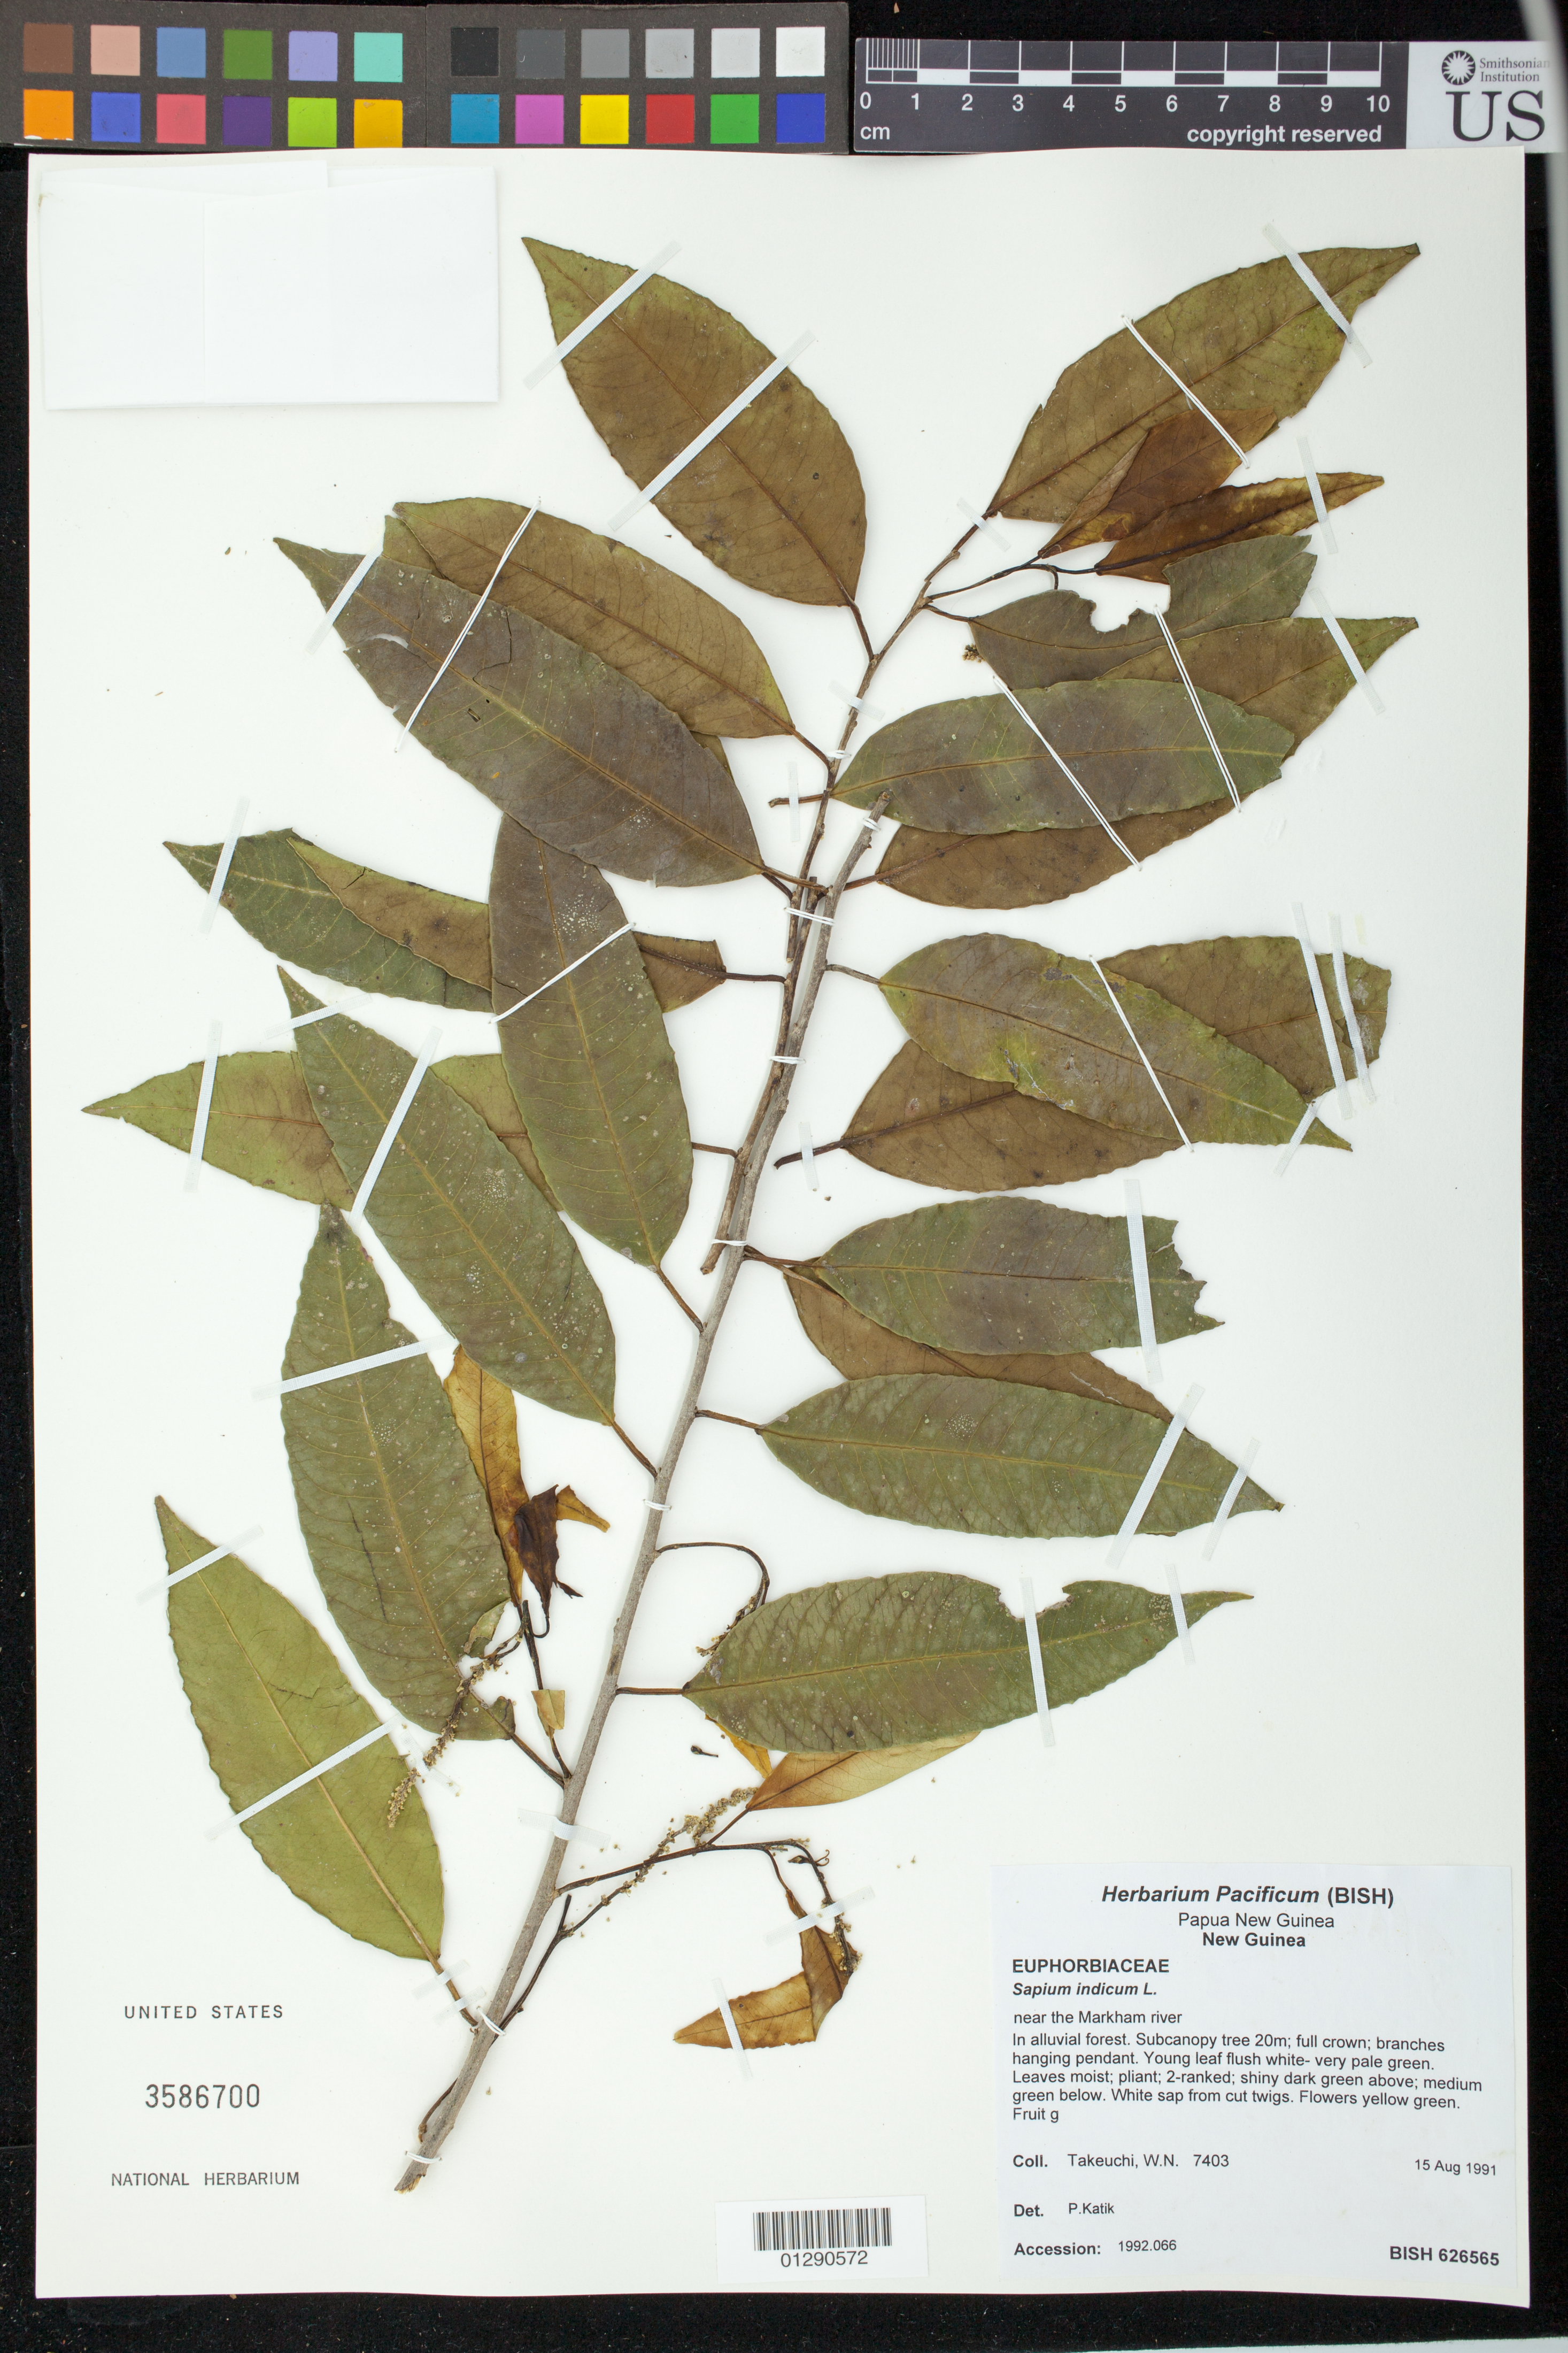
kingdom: Plantae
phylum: Tracheophyta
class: Magnoliopsida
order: Malpighiales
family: Euphorbiaceae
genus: Sapium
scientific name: Sapium indicum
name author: Willd.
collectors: W. Takeuchi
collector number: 7403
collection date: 1991-08-15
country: Papua New Guinea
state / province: Morobe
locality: near Markham river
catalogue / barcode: US 3586700